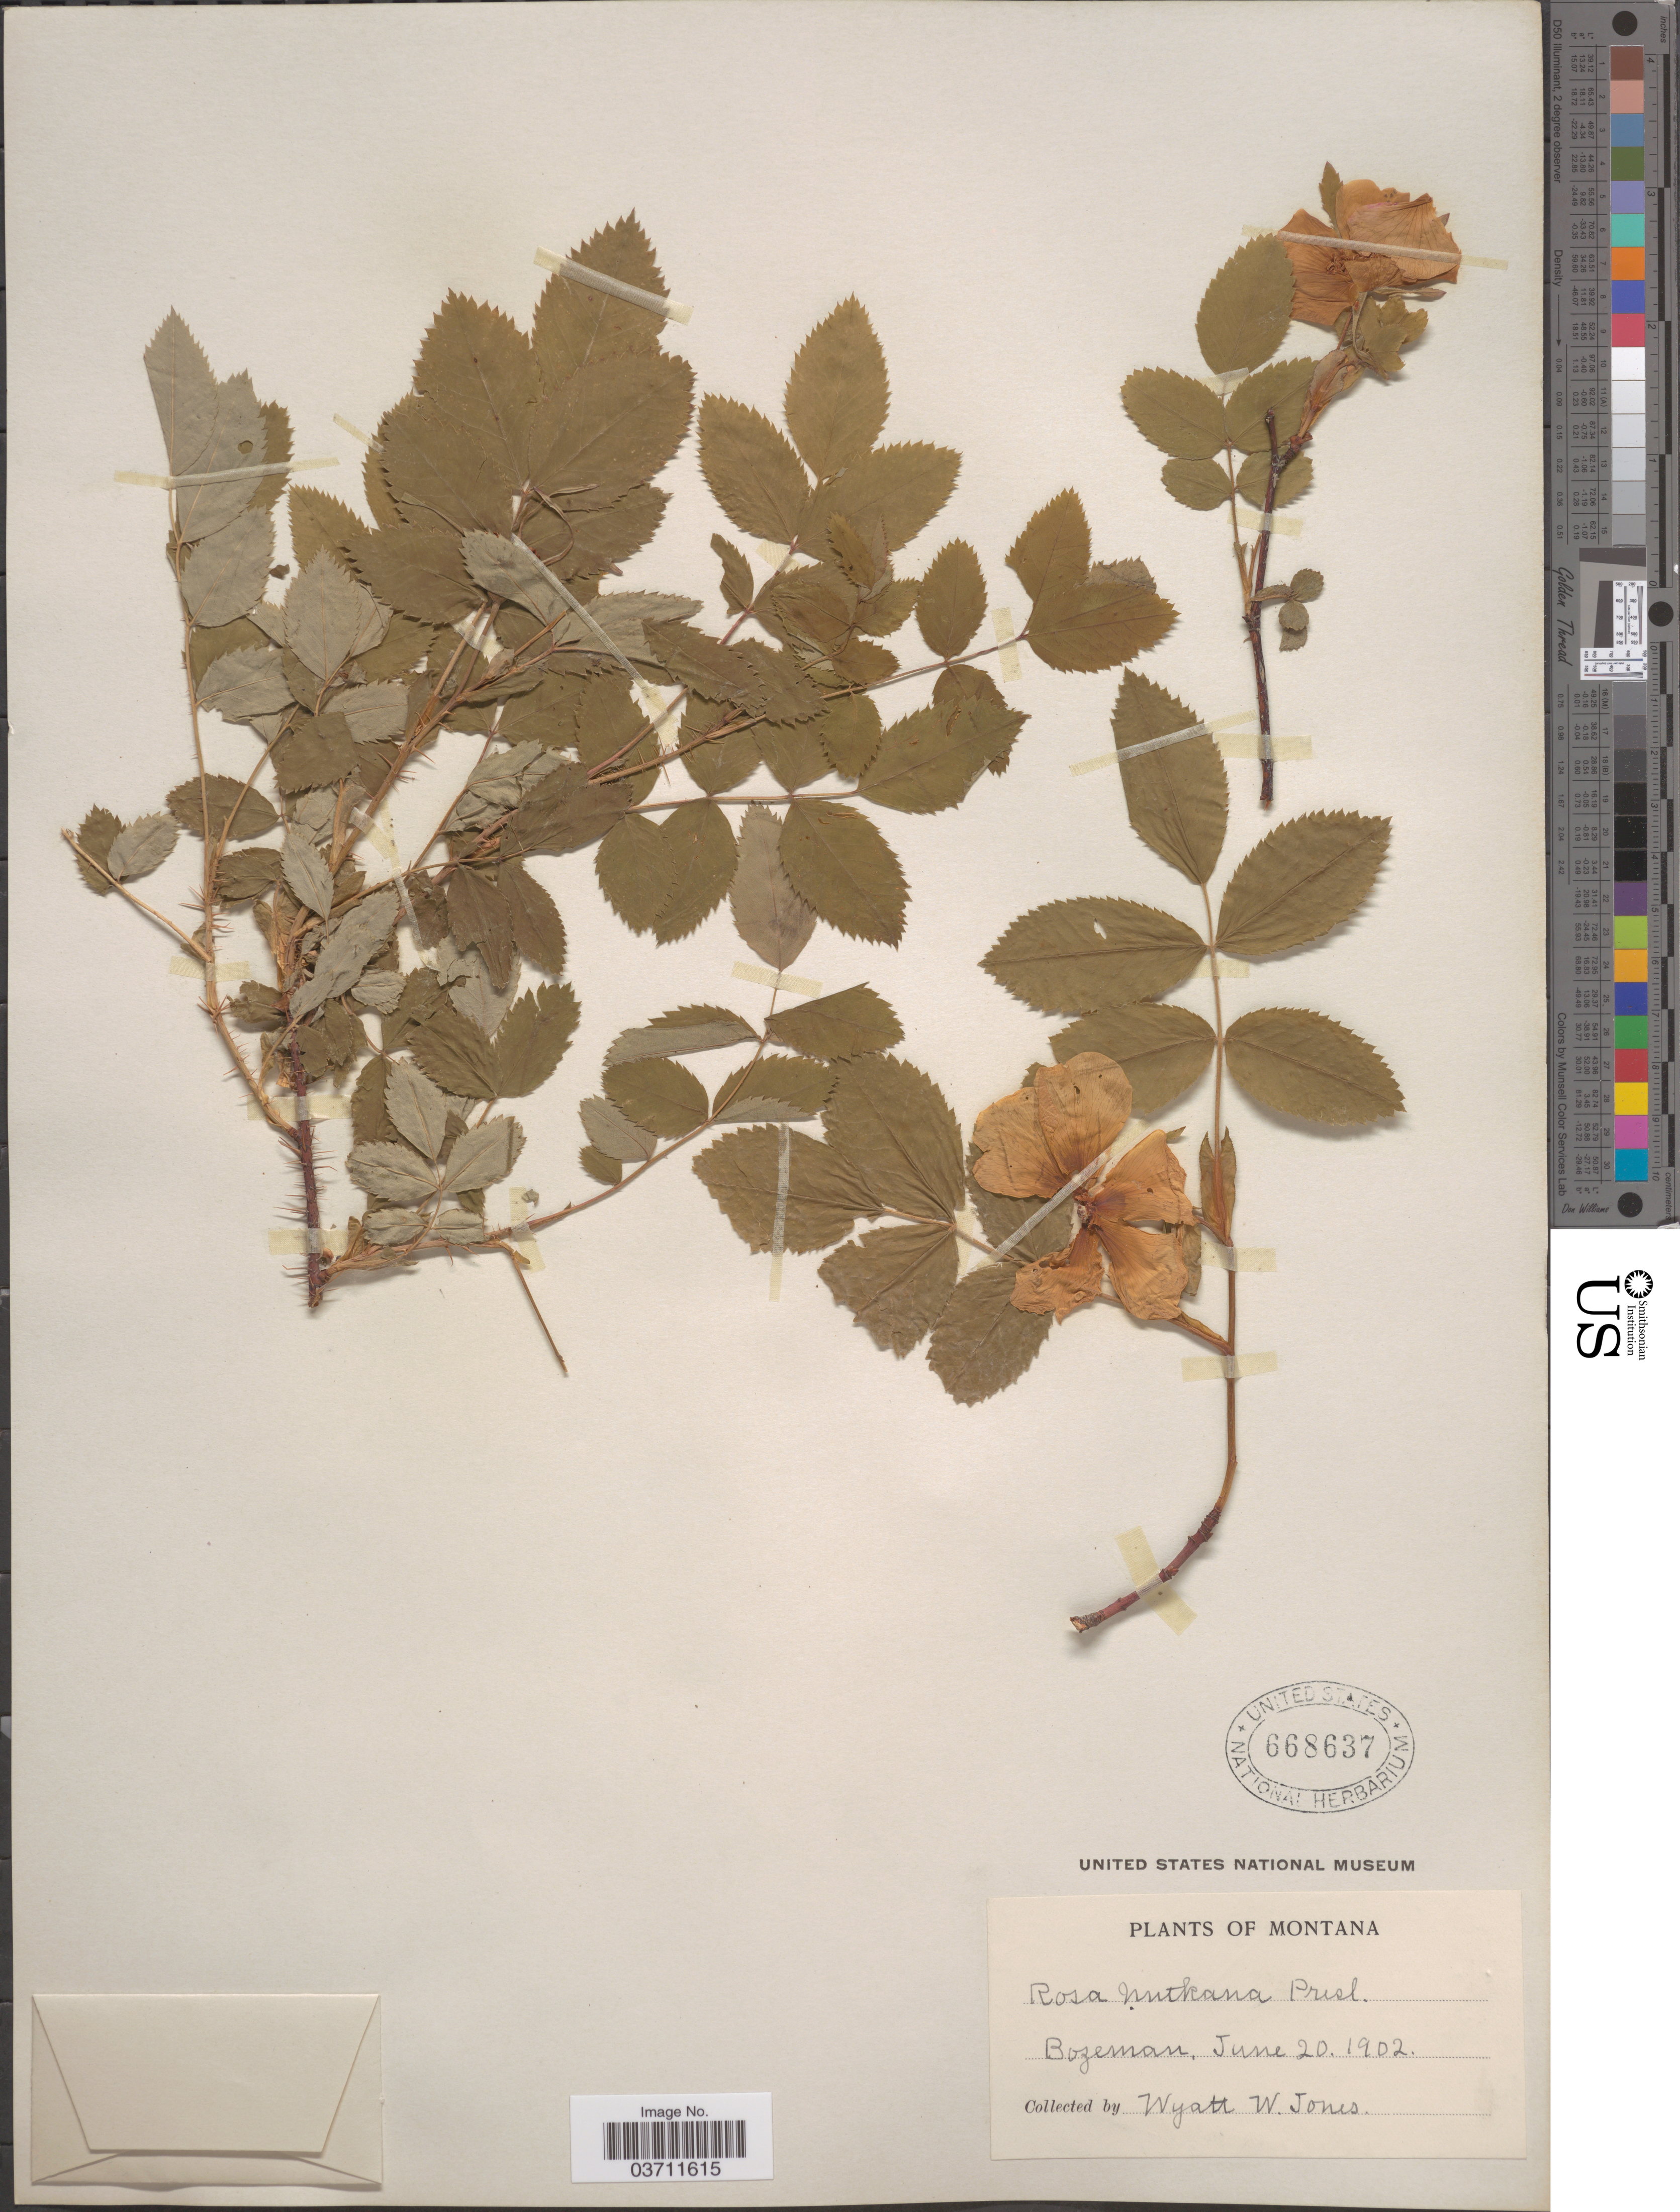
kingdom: Plantae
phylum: Tracheophyta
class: Magnoliopsida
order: Rosales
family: Rosaceae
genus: Rosa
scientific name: Rosa nutkana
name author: C. Presl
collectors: W. W. Jones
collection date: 1902-06-20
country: United States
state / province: Montana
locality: Bozeman.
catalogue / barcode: US 668637